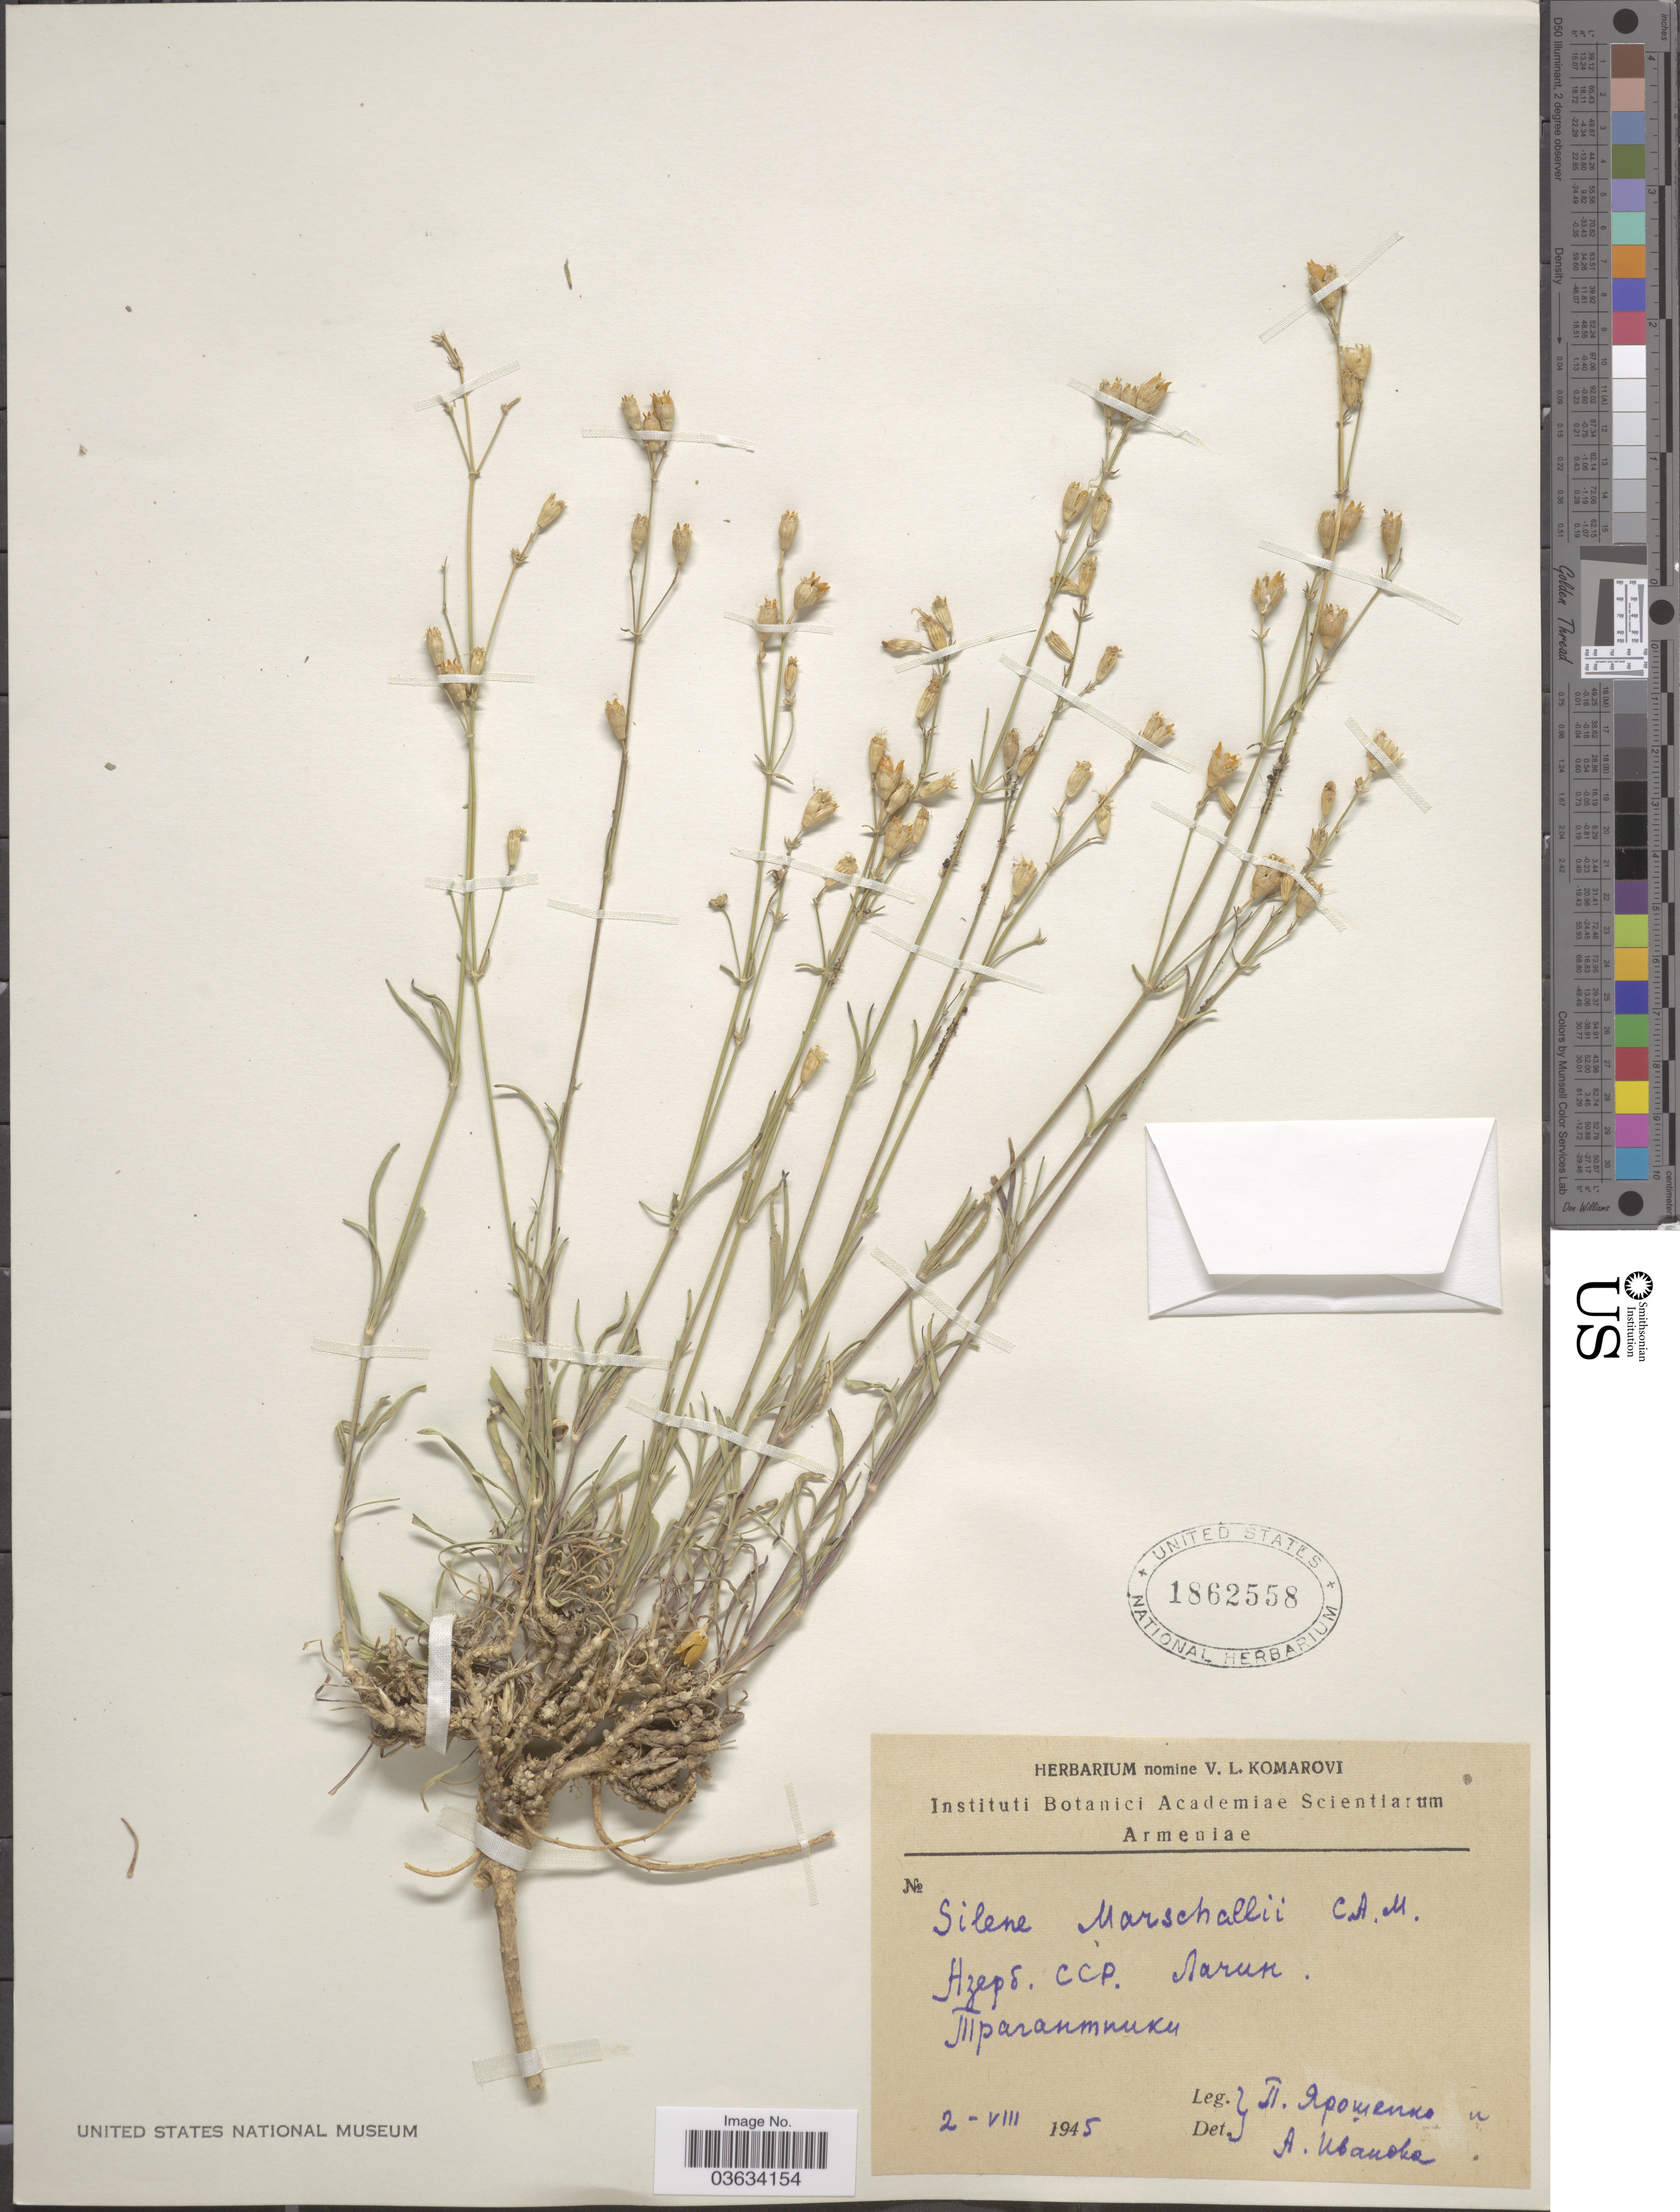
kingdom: Plantae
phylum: Tracheophyta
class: Magnoliopsida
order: Caryophyllales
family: Caryophyllaceae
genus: Silene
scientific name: Silene marschallii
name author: C.A. Mey.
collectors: P. Yaroshenko & A. Ivanova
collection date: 1945-08-02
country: Azerbaijan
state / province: Lacin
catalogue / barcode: US 1862558